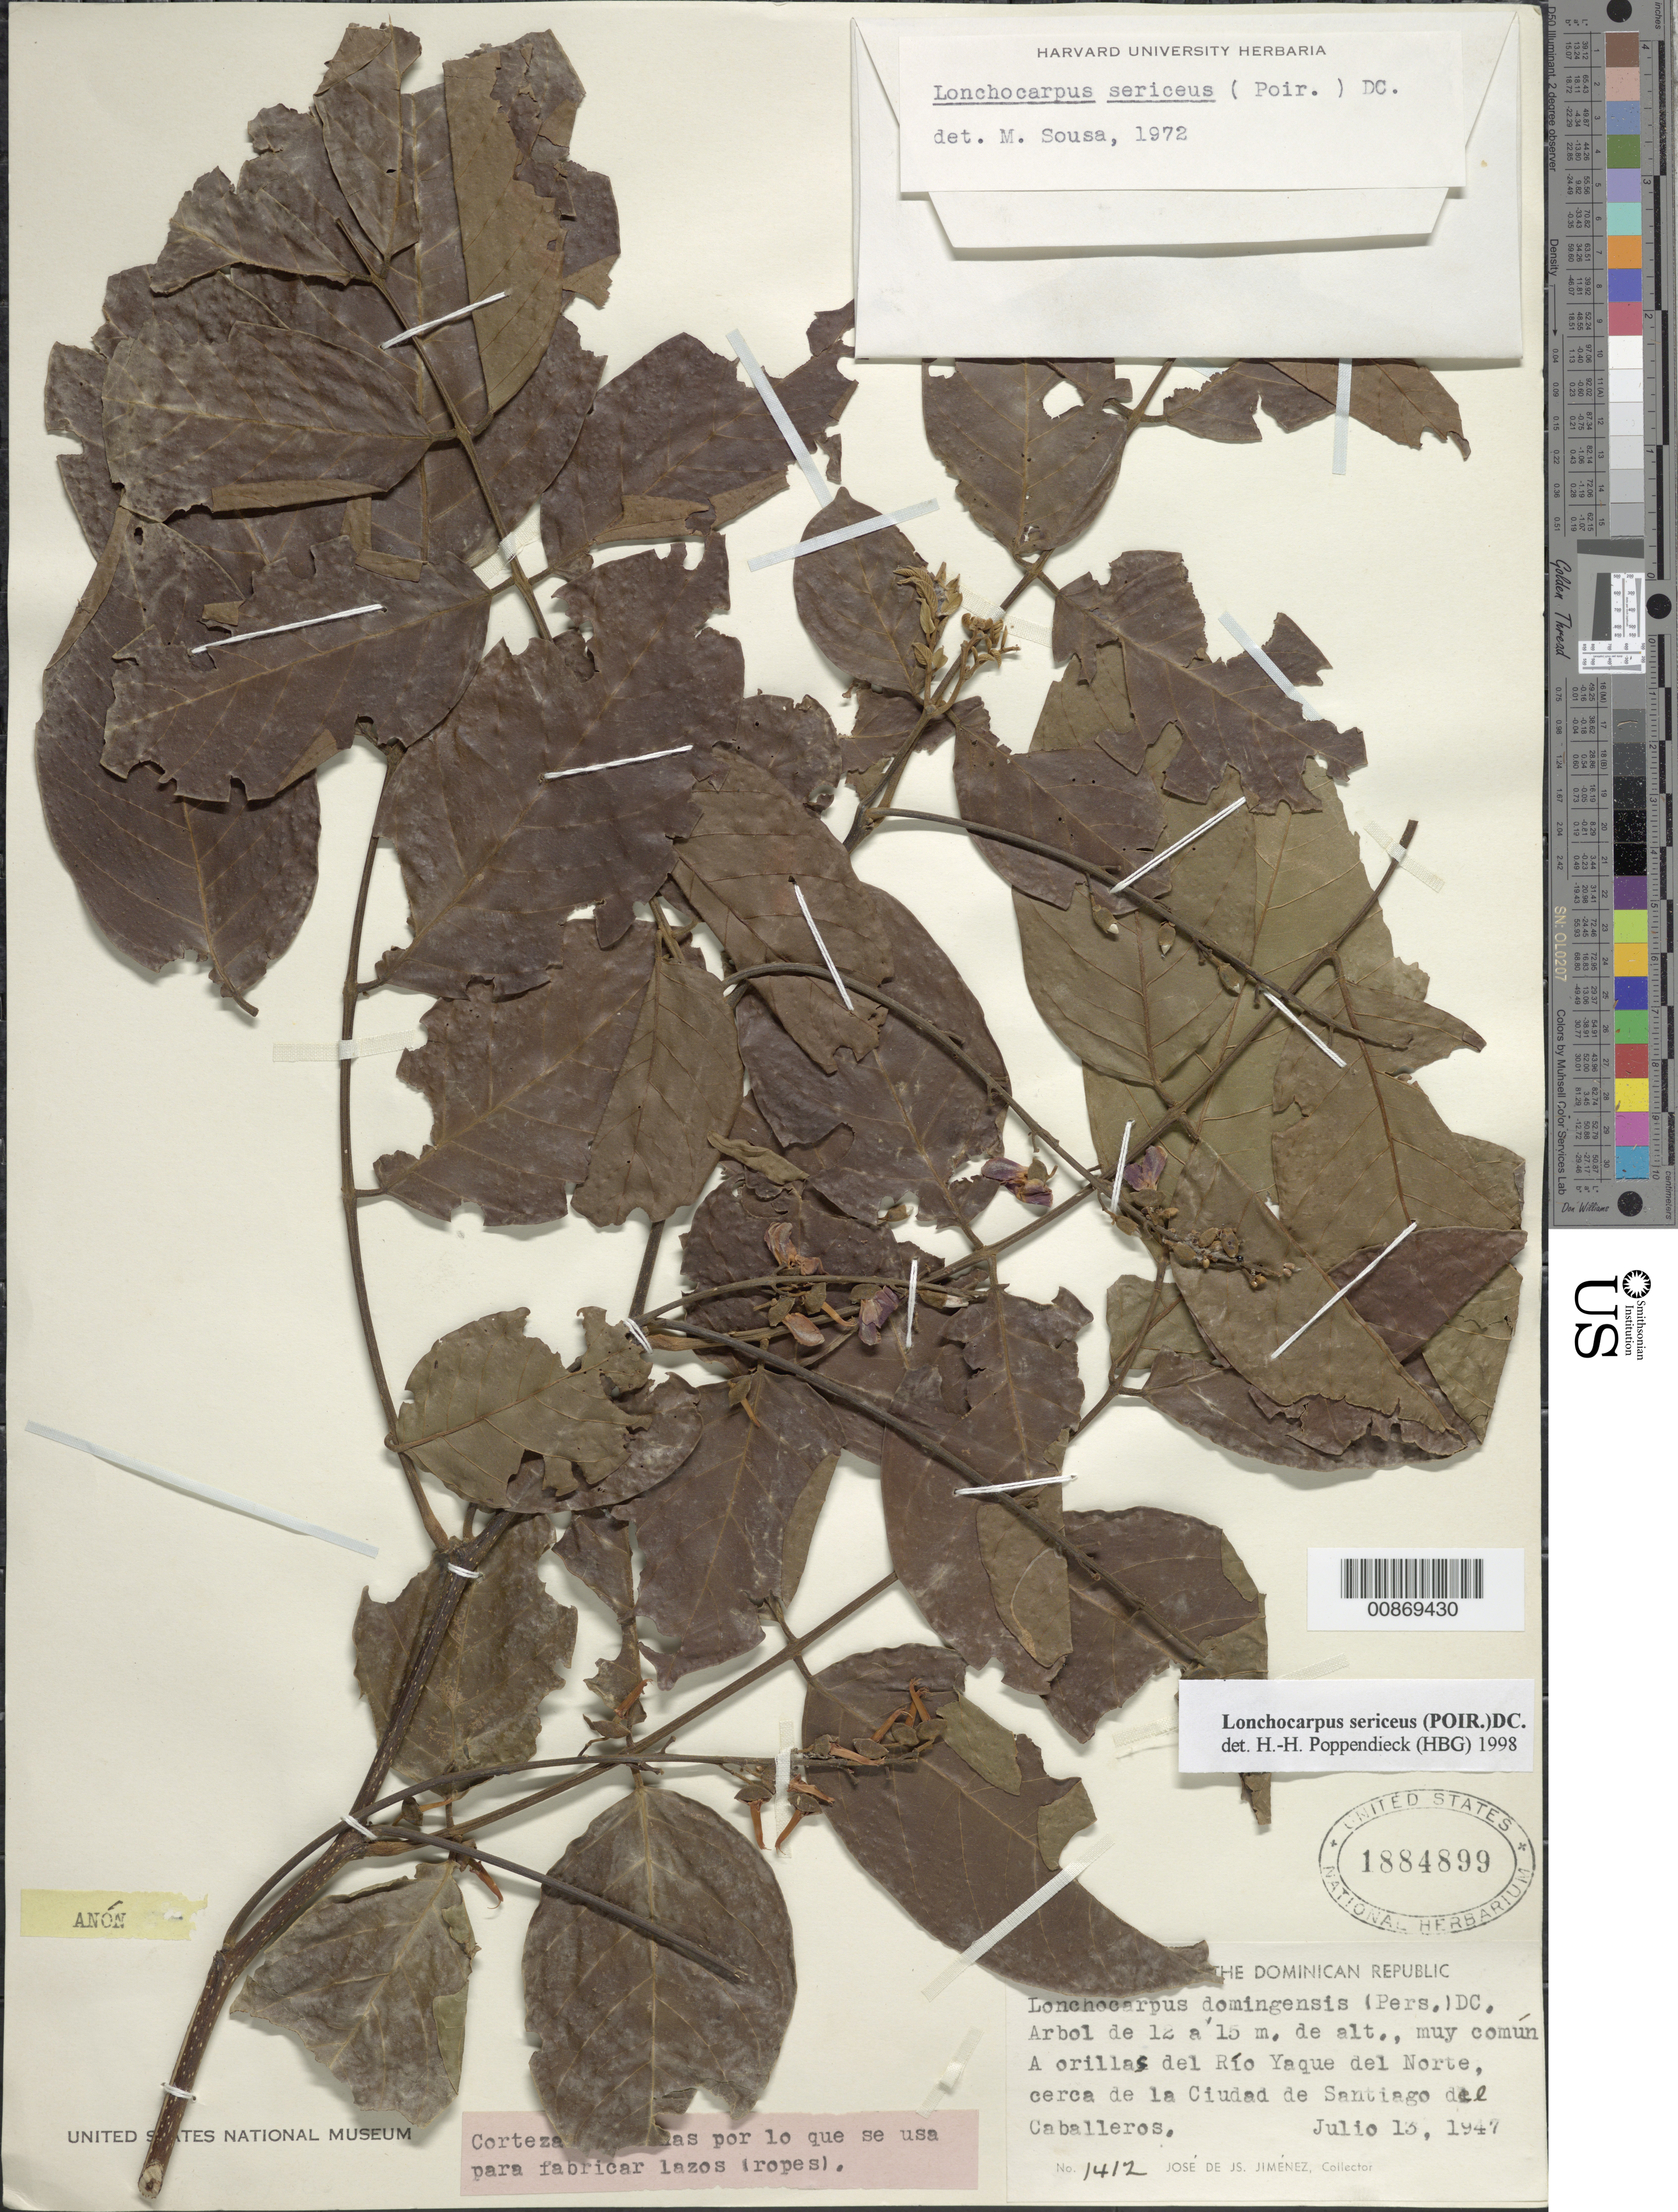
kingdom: Plantae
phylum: Tracheophyta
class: Magnoliopsida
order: Fabales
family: Fabaceae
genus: Lonchocarpus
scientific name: Lonchocarpus sericeus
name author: (Poir.) Kunth ex DC.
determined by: Poppendieck, H.-H., (HBG), Institut fur Allgemeine Botanik und Botanischer Garten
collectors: J. J. Jiménez Almonte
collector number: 1412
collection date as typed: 13 Jul 1947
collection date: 1947-07-13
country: Dominican Republic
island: Hispaniola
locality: A orillas del Río Yaque del Norte, cerca de la Ciudad de Santiago de los Caballeros.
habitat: A orillas del río.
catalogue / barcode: US 1884899